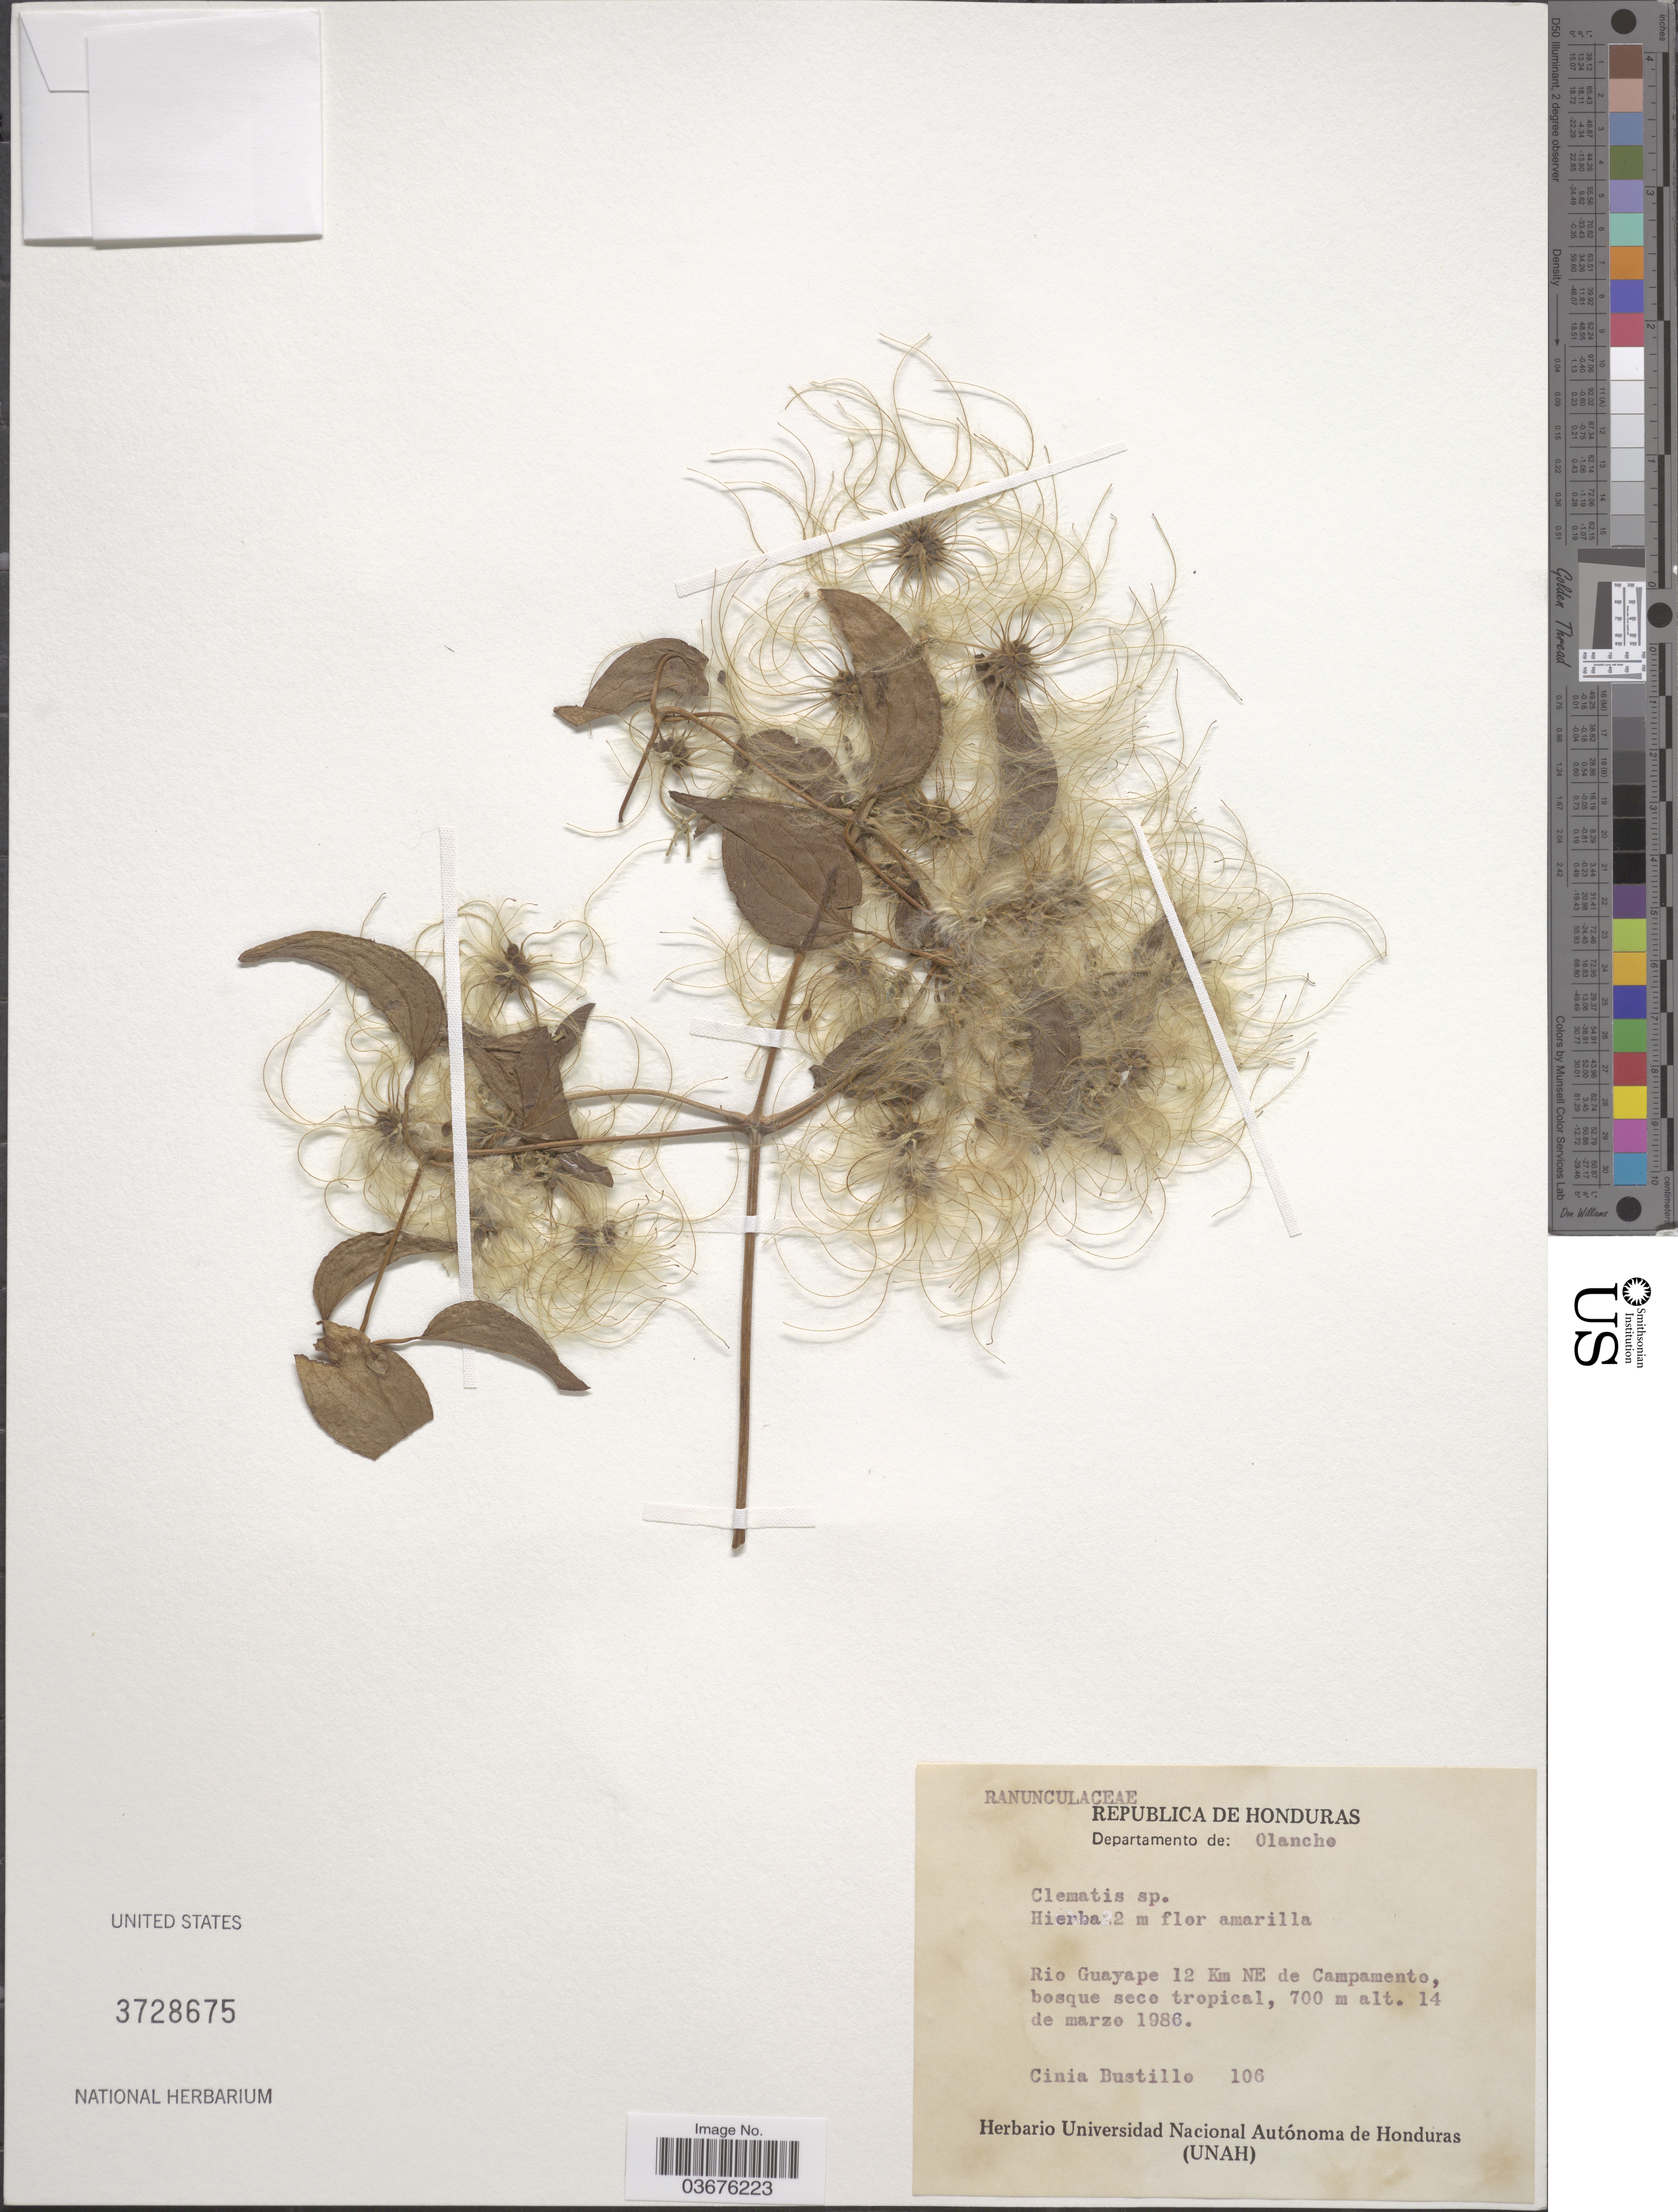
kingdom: Plantae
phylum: Tracheophyta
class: Magnoliopsida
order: Ranunculales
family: Ranunculaceae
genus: Clematis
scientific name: Clematis sp.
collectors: C. Bustillo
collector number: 106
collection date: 1986-03-14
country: Honduras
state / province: Olancho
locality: Departamento de: Olancho. Rio Guayape 12 Km NE de Campamento, bosque seco tropical.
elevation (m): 700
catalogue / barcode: US 3728675